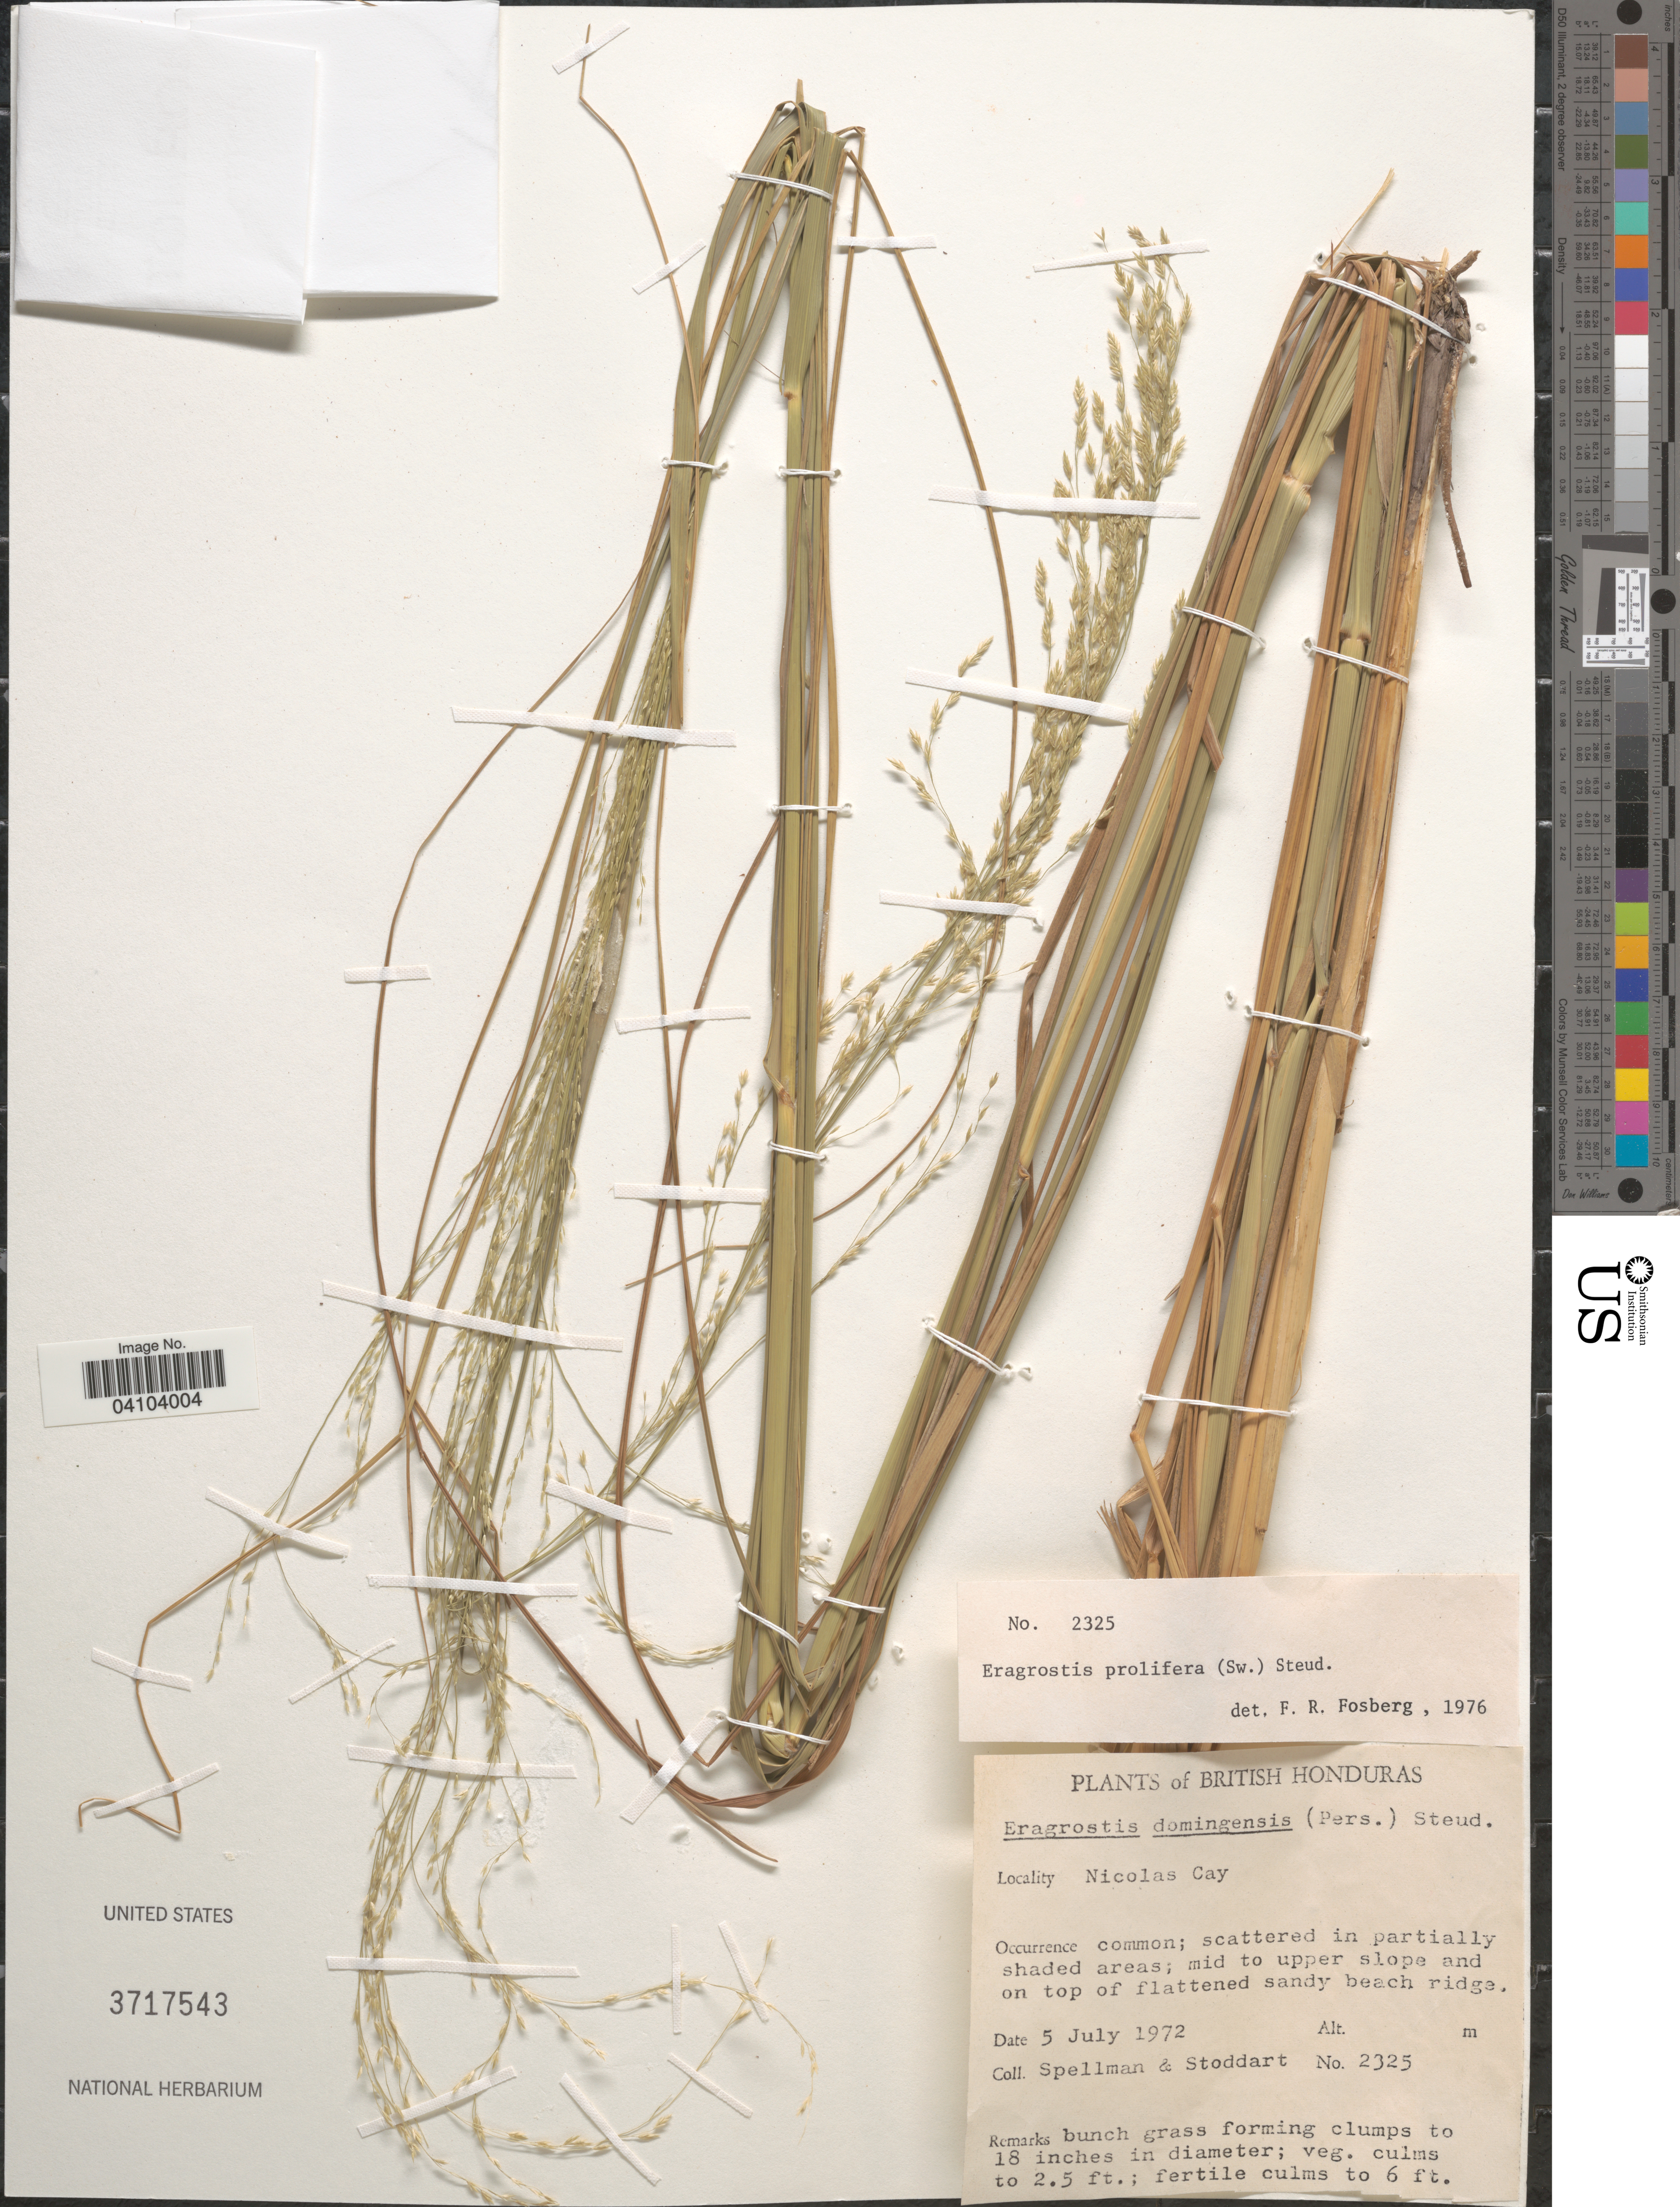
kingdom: Plantae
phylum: Tracheophyta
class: Liliopsida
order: Poales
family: Poaceae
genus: Eragrostis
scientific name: Eragrostis prolifera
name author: (Sw.) Steud.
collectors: Spellman, -- & -. Stoddart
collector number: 2325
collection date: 1972-07-05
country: Belize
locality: British Honduras. Nicolas Cay. Mid to upper slope and on top of flattened sandy beach ridge.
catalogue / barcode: US 3717543